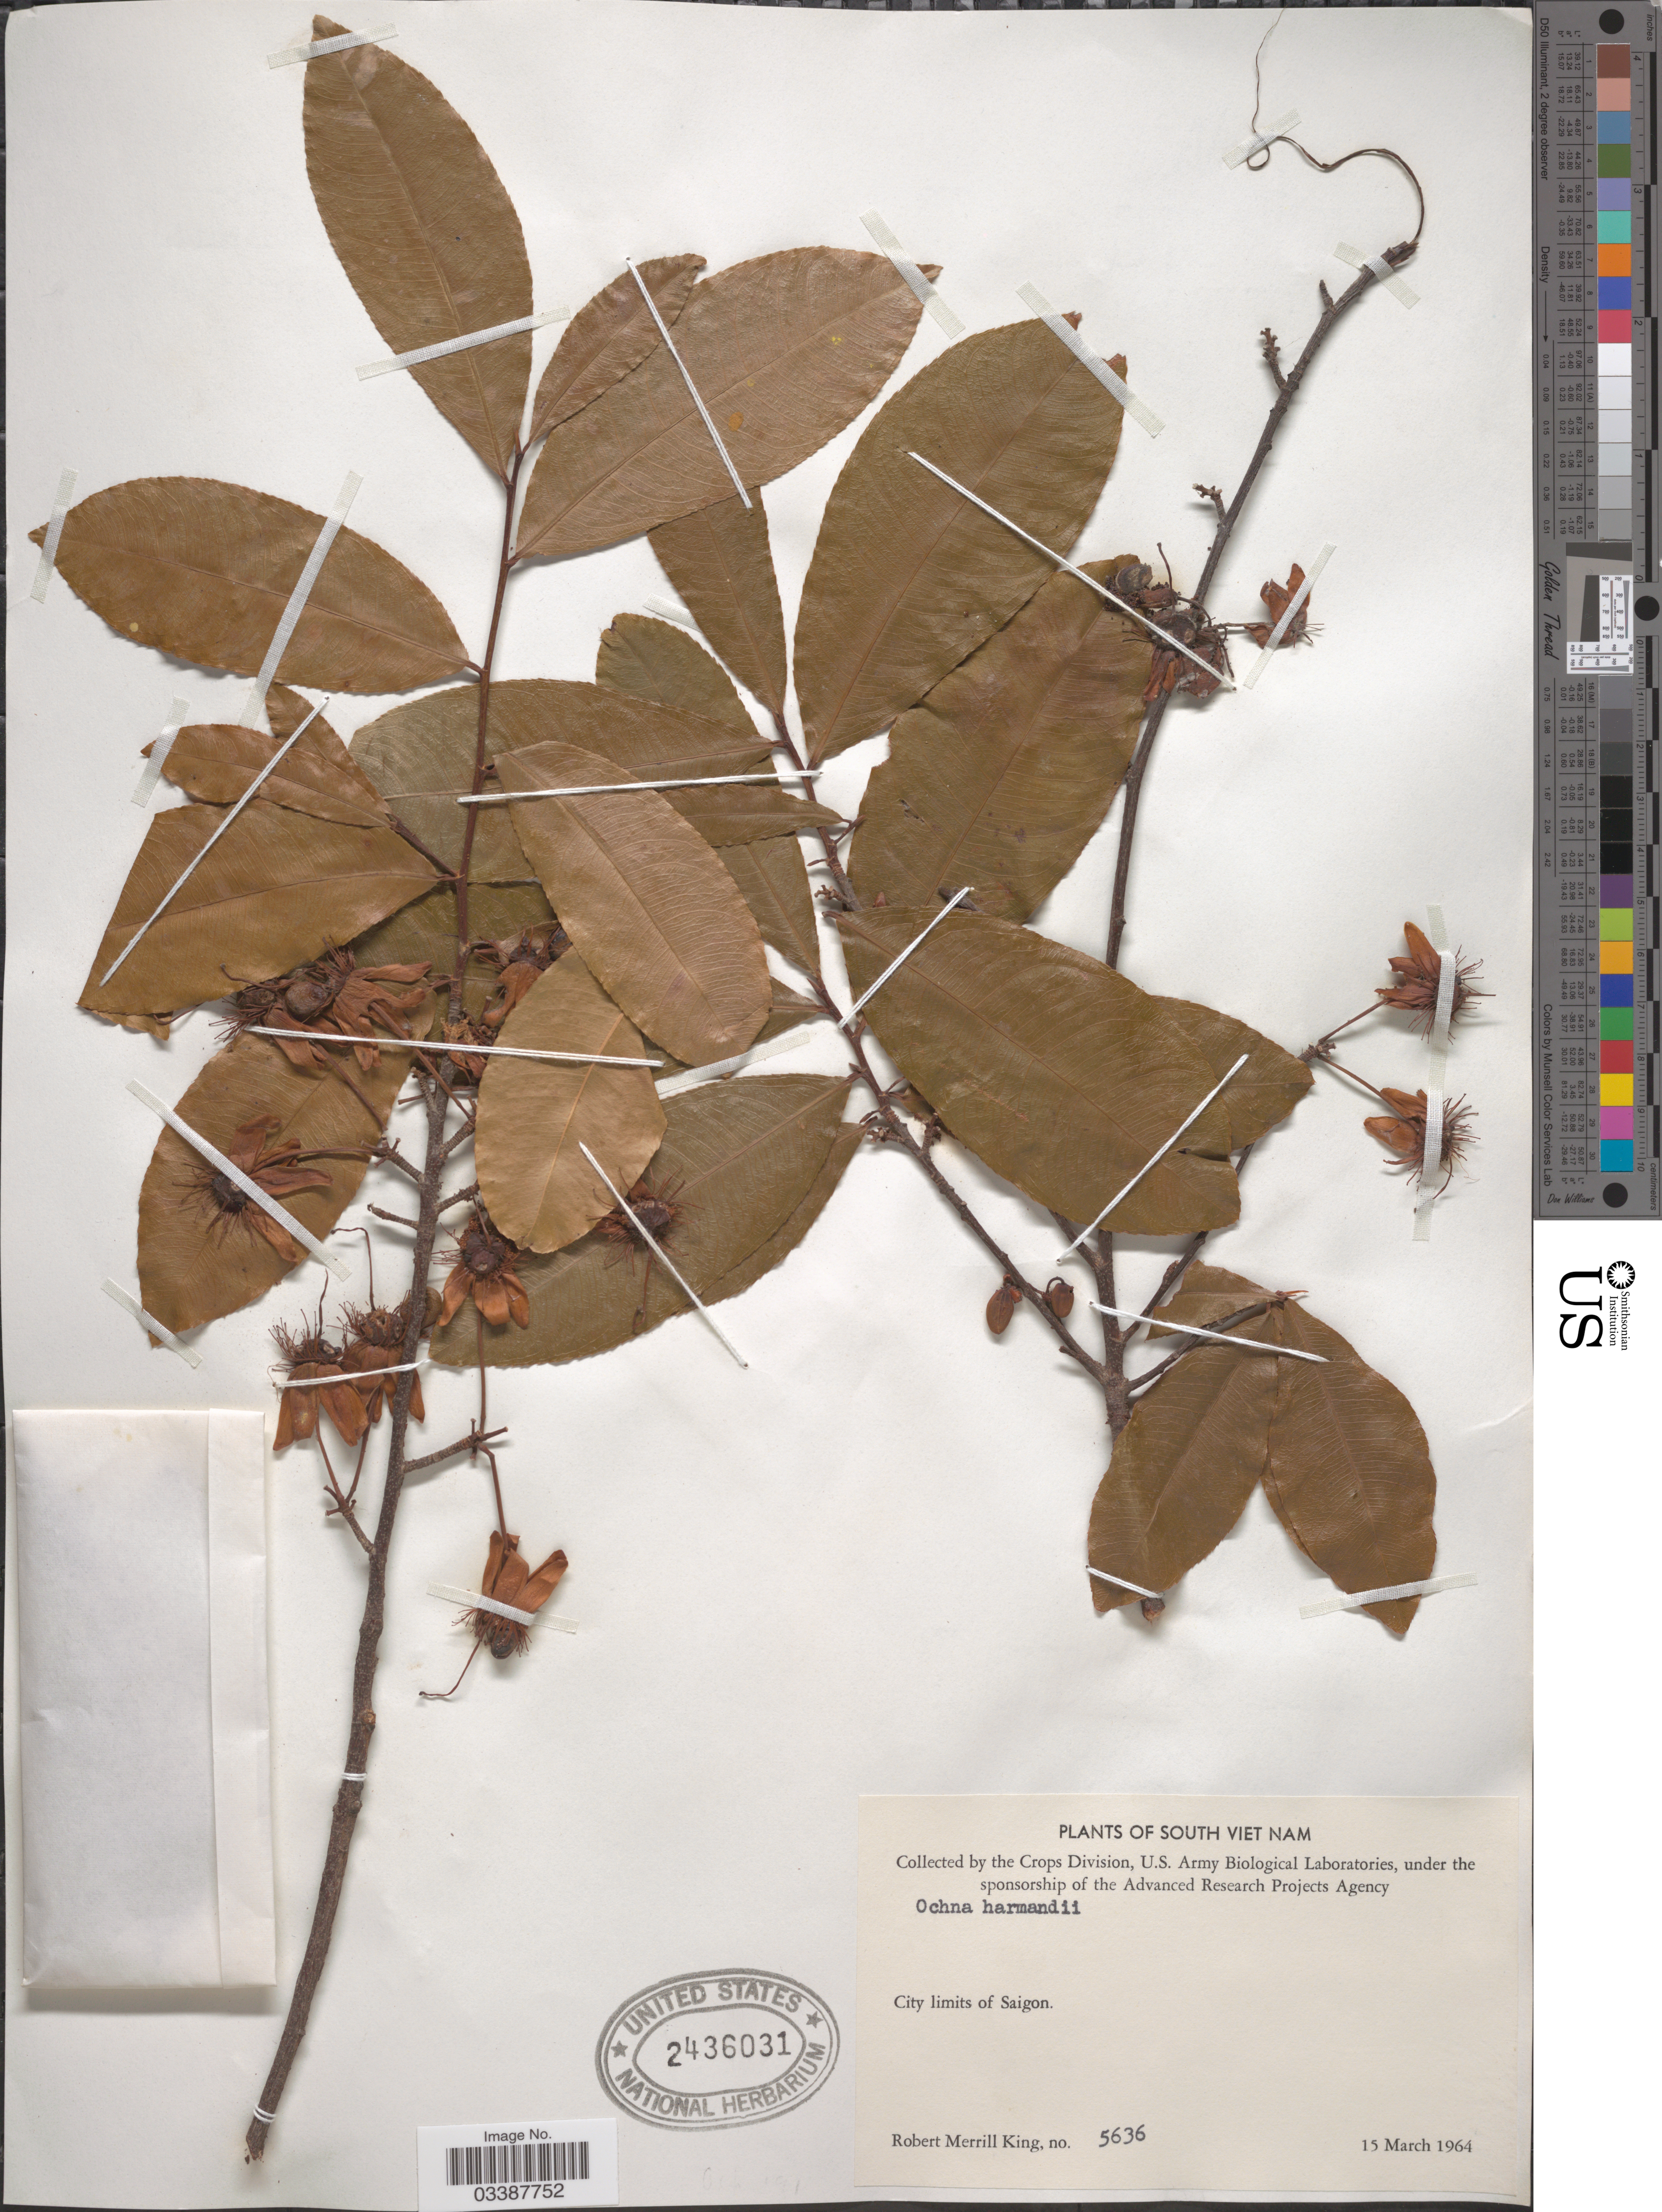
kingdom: Plantae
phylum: Tracheophyta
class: Magnoliopsida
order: Malpighiales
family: Ochnaceae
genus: Ochna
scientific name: Ochna integerrima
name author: Merr.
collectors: R. M. King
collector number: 5636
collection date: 1964-03-15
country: Vietnam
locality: South Viet Nam. City limits of Saigon.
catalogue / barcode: US 2436031